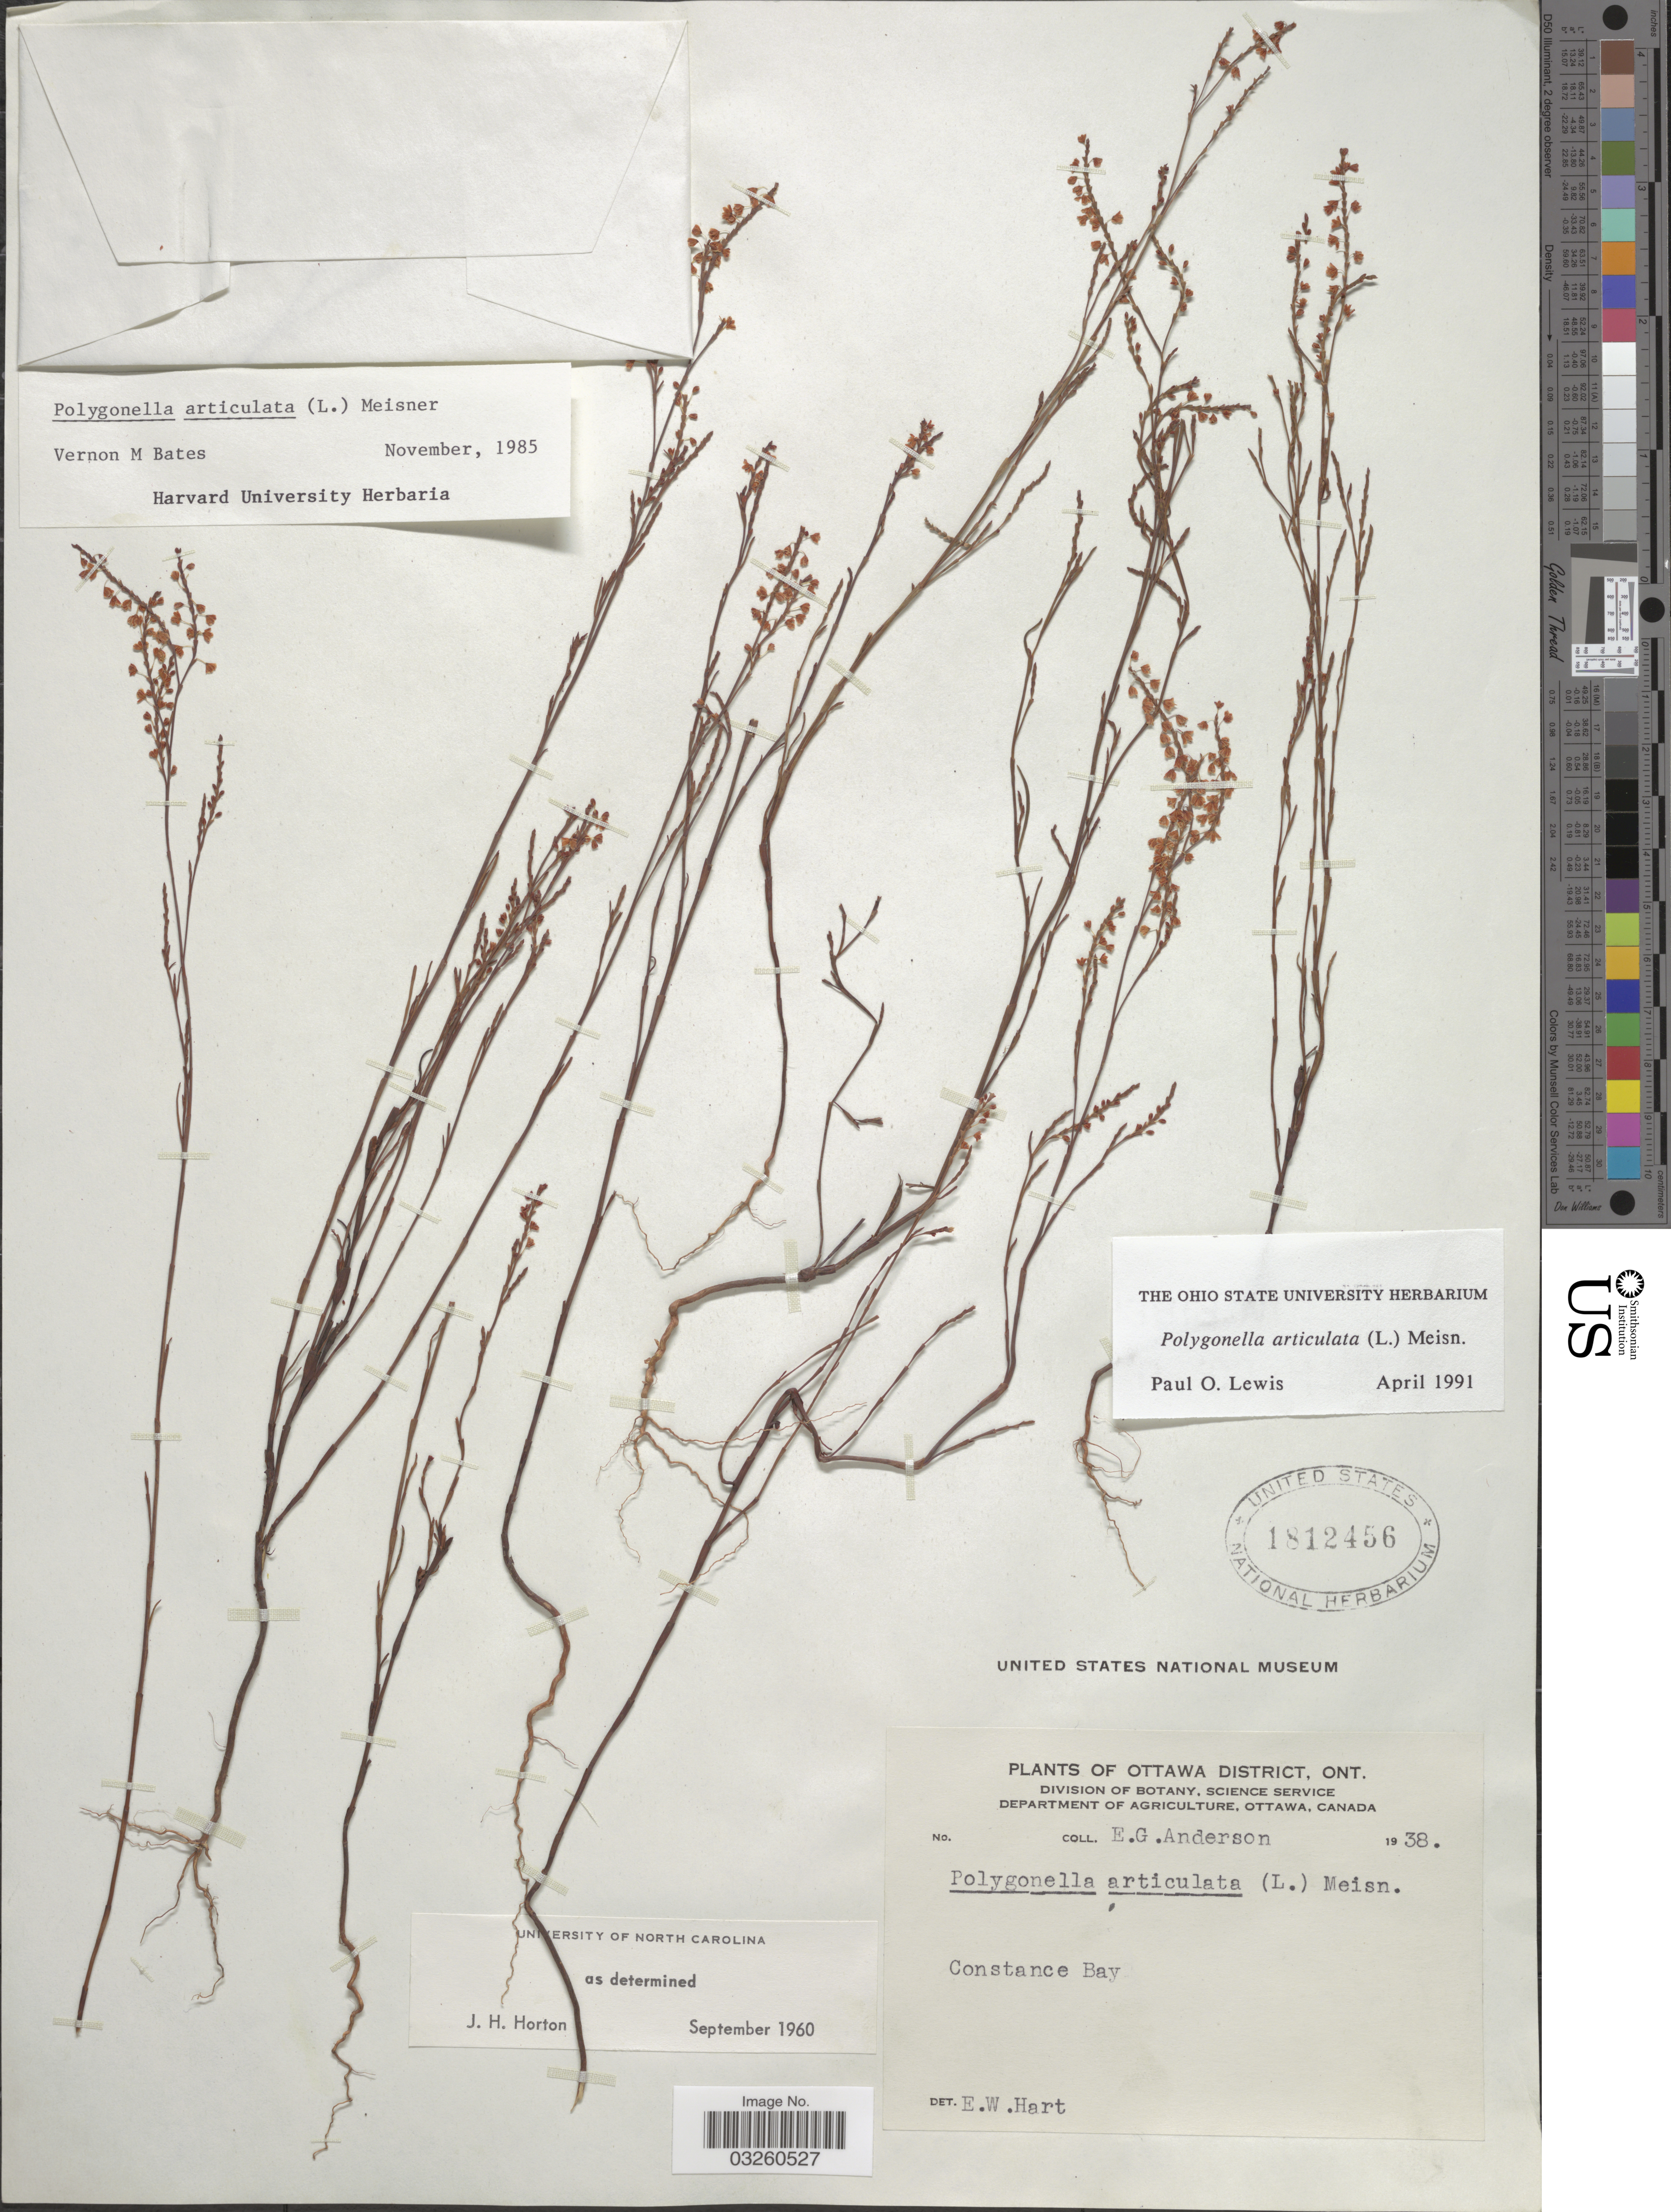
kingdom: Plantae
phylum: Tracheophyta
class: Magnoliopsida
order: Caryophyllales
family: Polygonaceae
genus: Polygonella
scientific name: Polygonella articulata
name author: (L.) Meisn.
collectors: E. G. Anderson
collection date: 1938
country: Canada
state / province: Ontario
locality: Ottawa District, Ont. Constance Bay.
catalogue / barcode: US 1812456